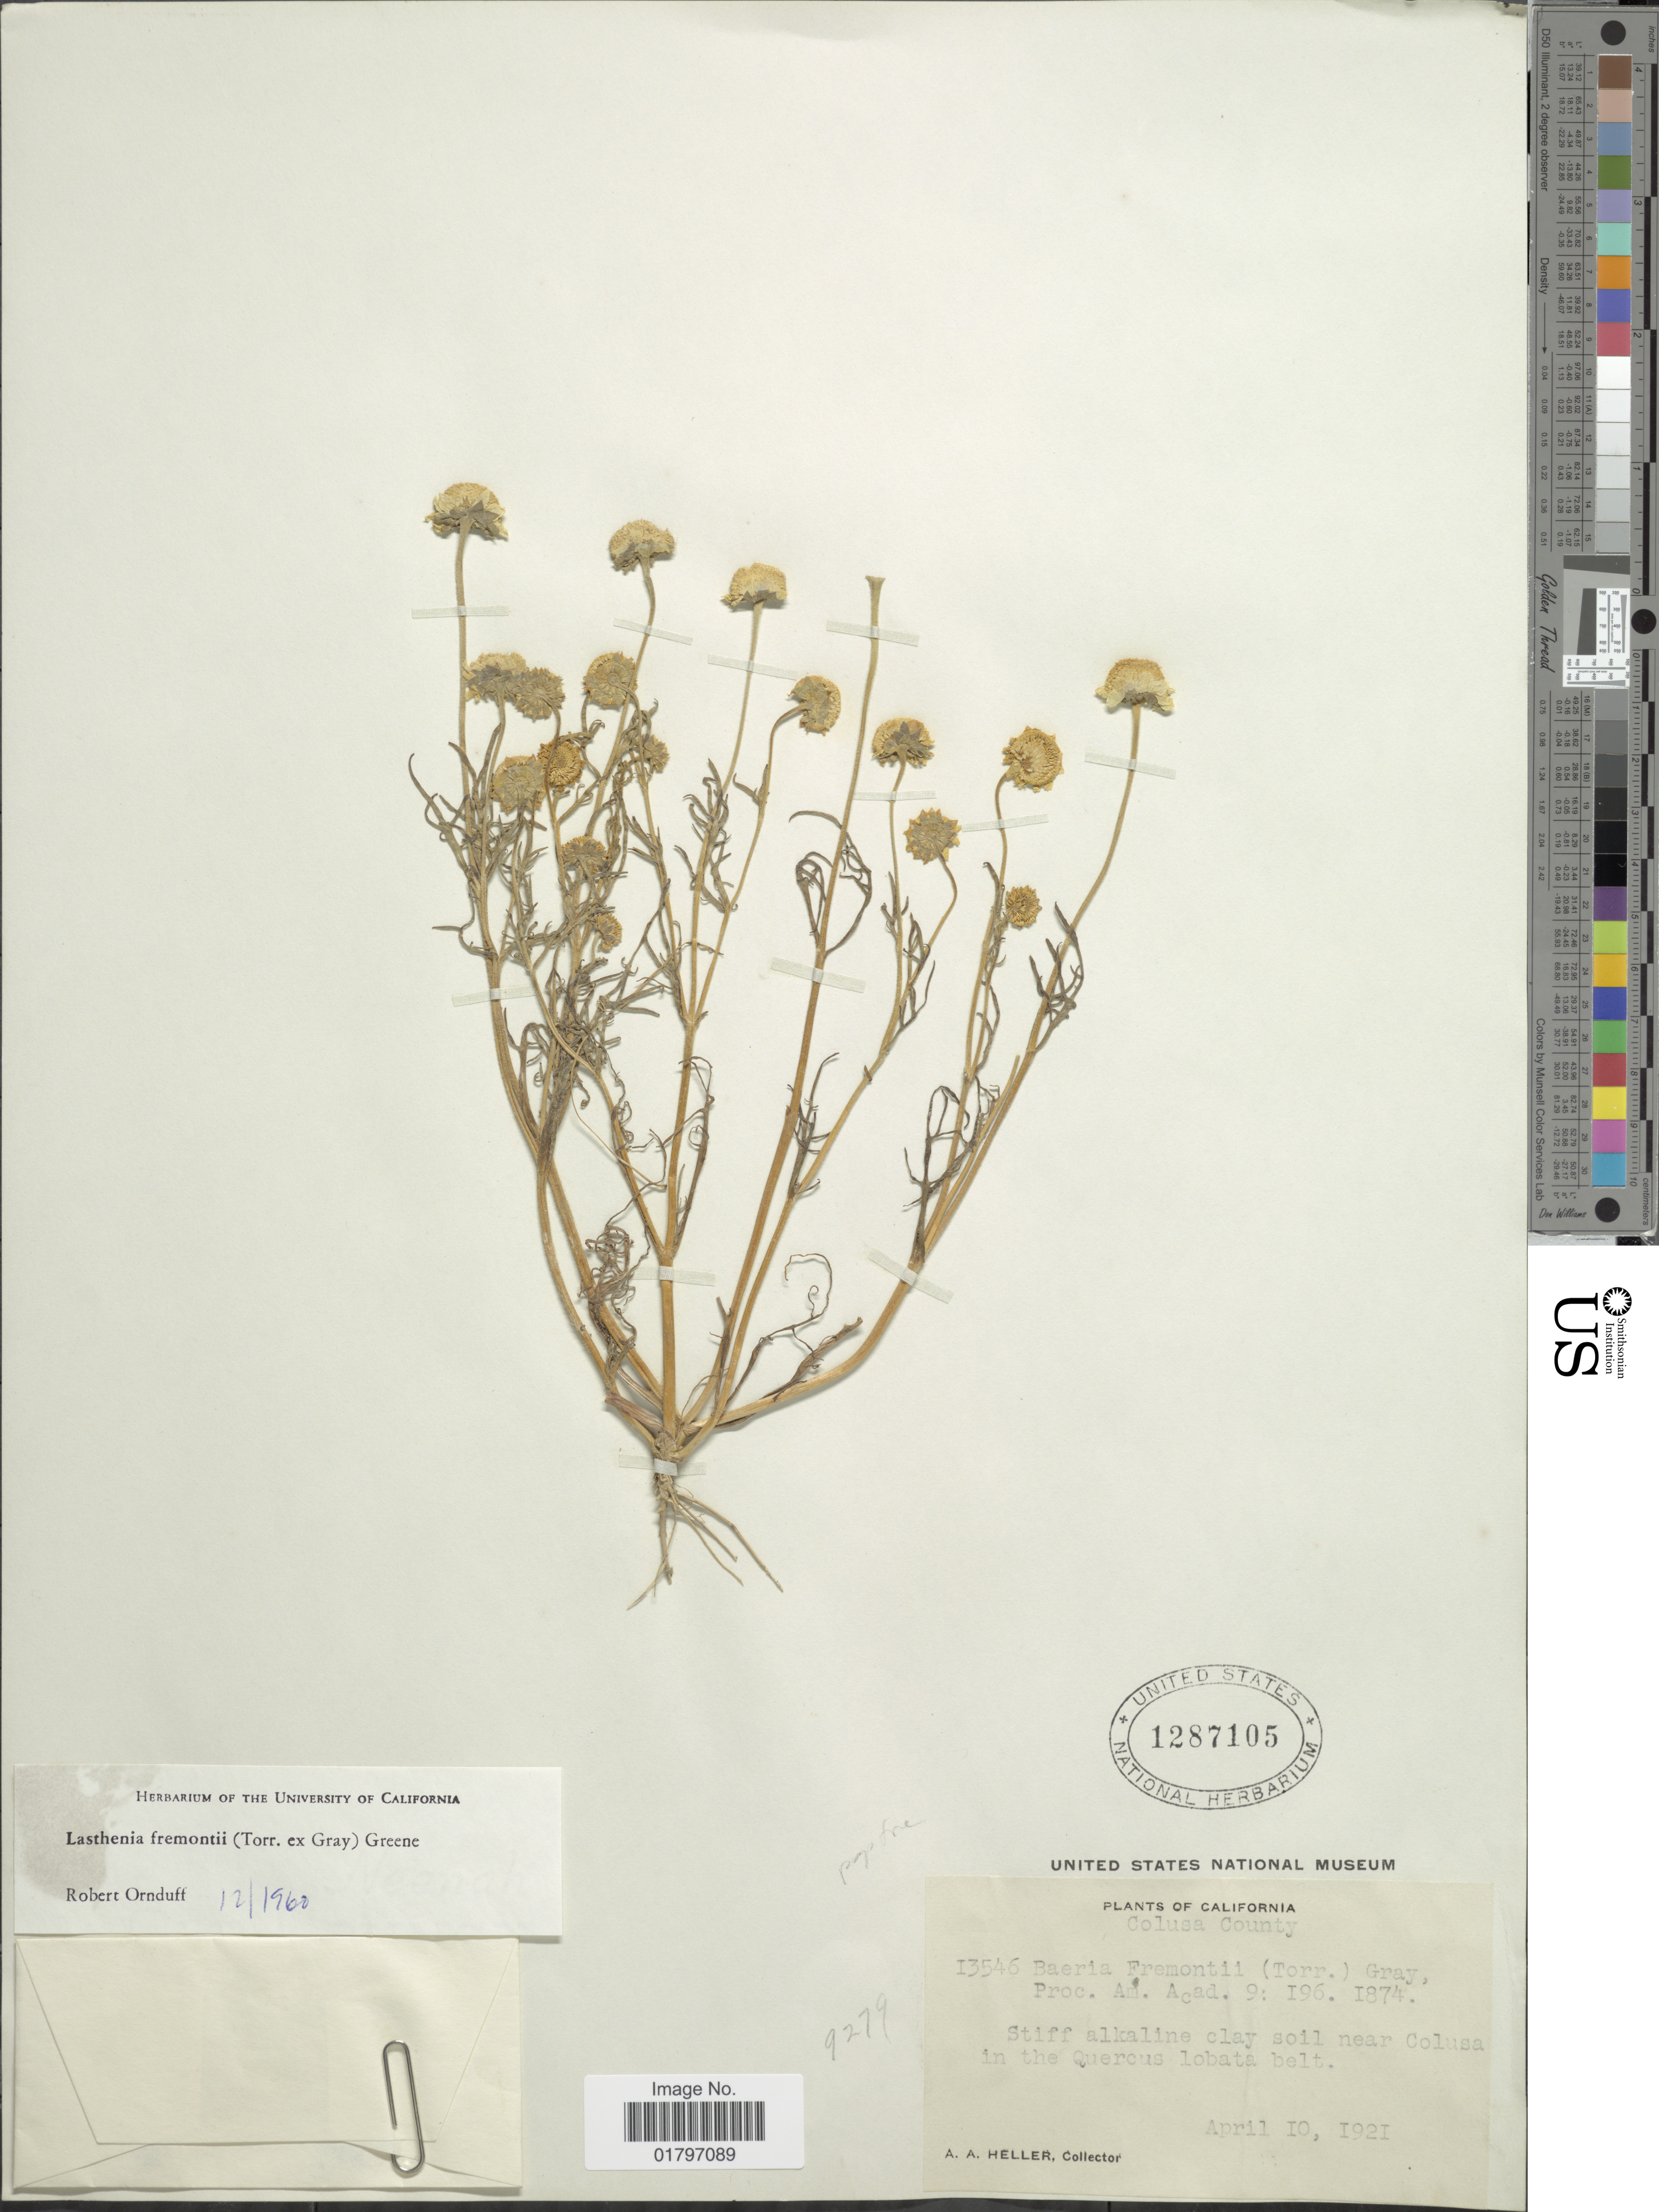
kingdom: Plantae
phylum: Tracheophyta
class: Magnoliopsida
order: Asterales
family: Asteraceae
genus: Lasthenia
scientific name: Lasthenia fremontii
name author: (Torr. ex A. Gray) Greene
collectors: A. A. Heller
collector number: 13546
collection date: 1921-04-10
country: United States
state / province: California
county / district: Colusa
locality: Colusa County. Stiff alkaline clay soil near Colusa in the Quercus lobata belt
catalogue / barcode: US 1287105